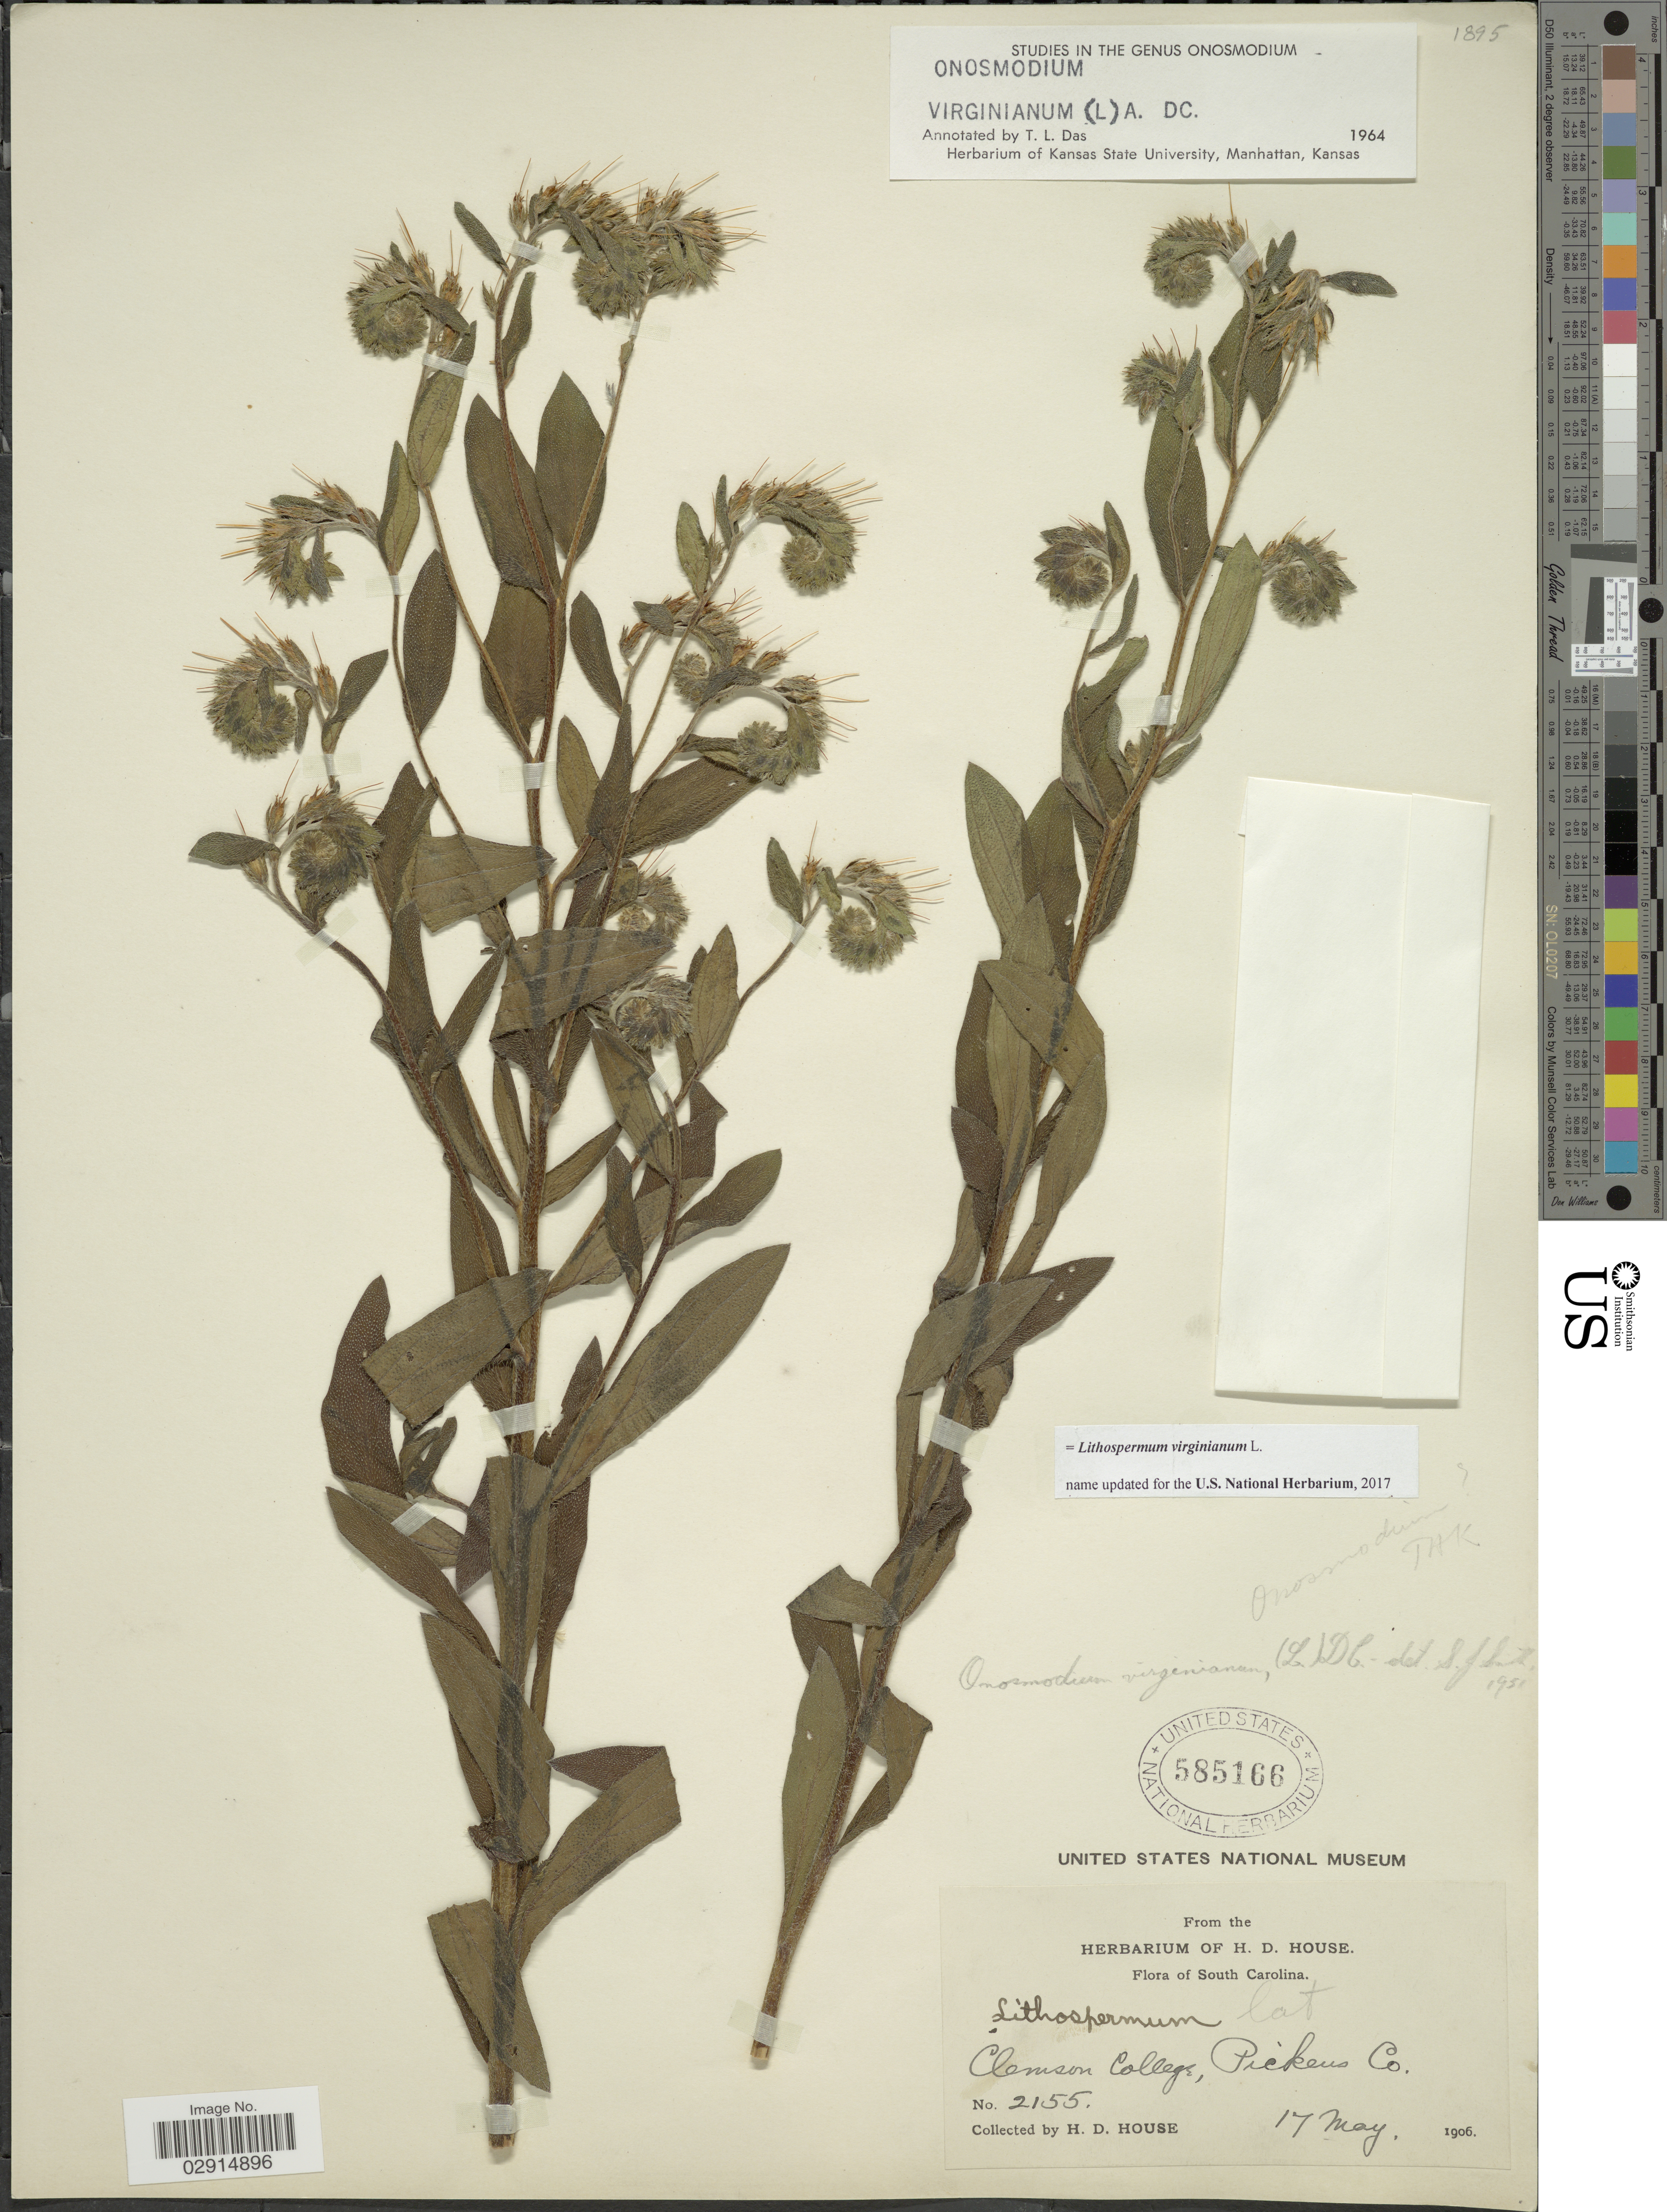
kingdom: Plantae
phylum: Tracheophyta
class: Magnoliopsida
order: Boraginales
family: Boraginaceae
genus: Lithospermum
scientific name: Lithospermum virginianum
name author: L.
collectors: H. D. House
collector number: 2155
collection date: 1906-05-17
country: United States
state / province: South Carolina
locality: Clemson College, Pickens Co. South Carolina.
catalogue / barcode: US 585166